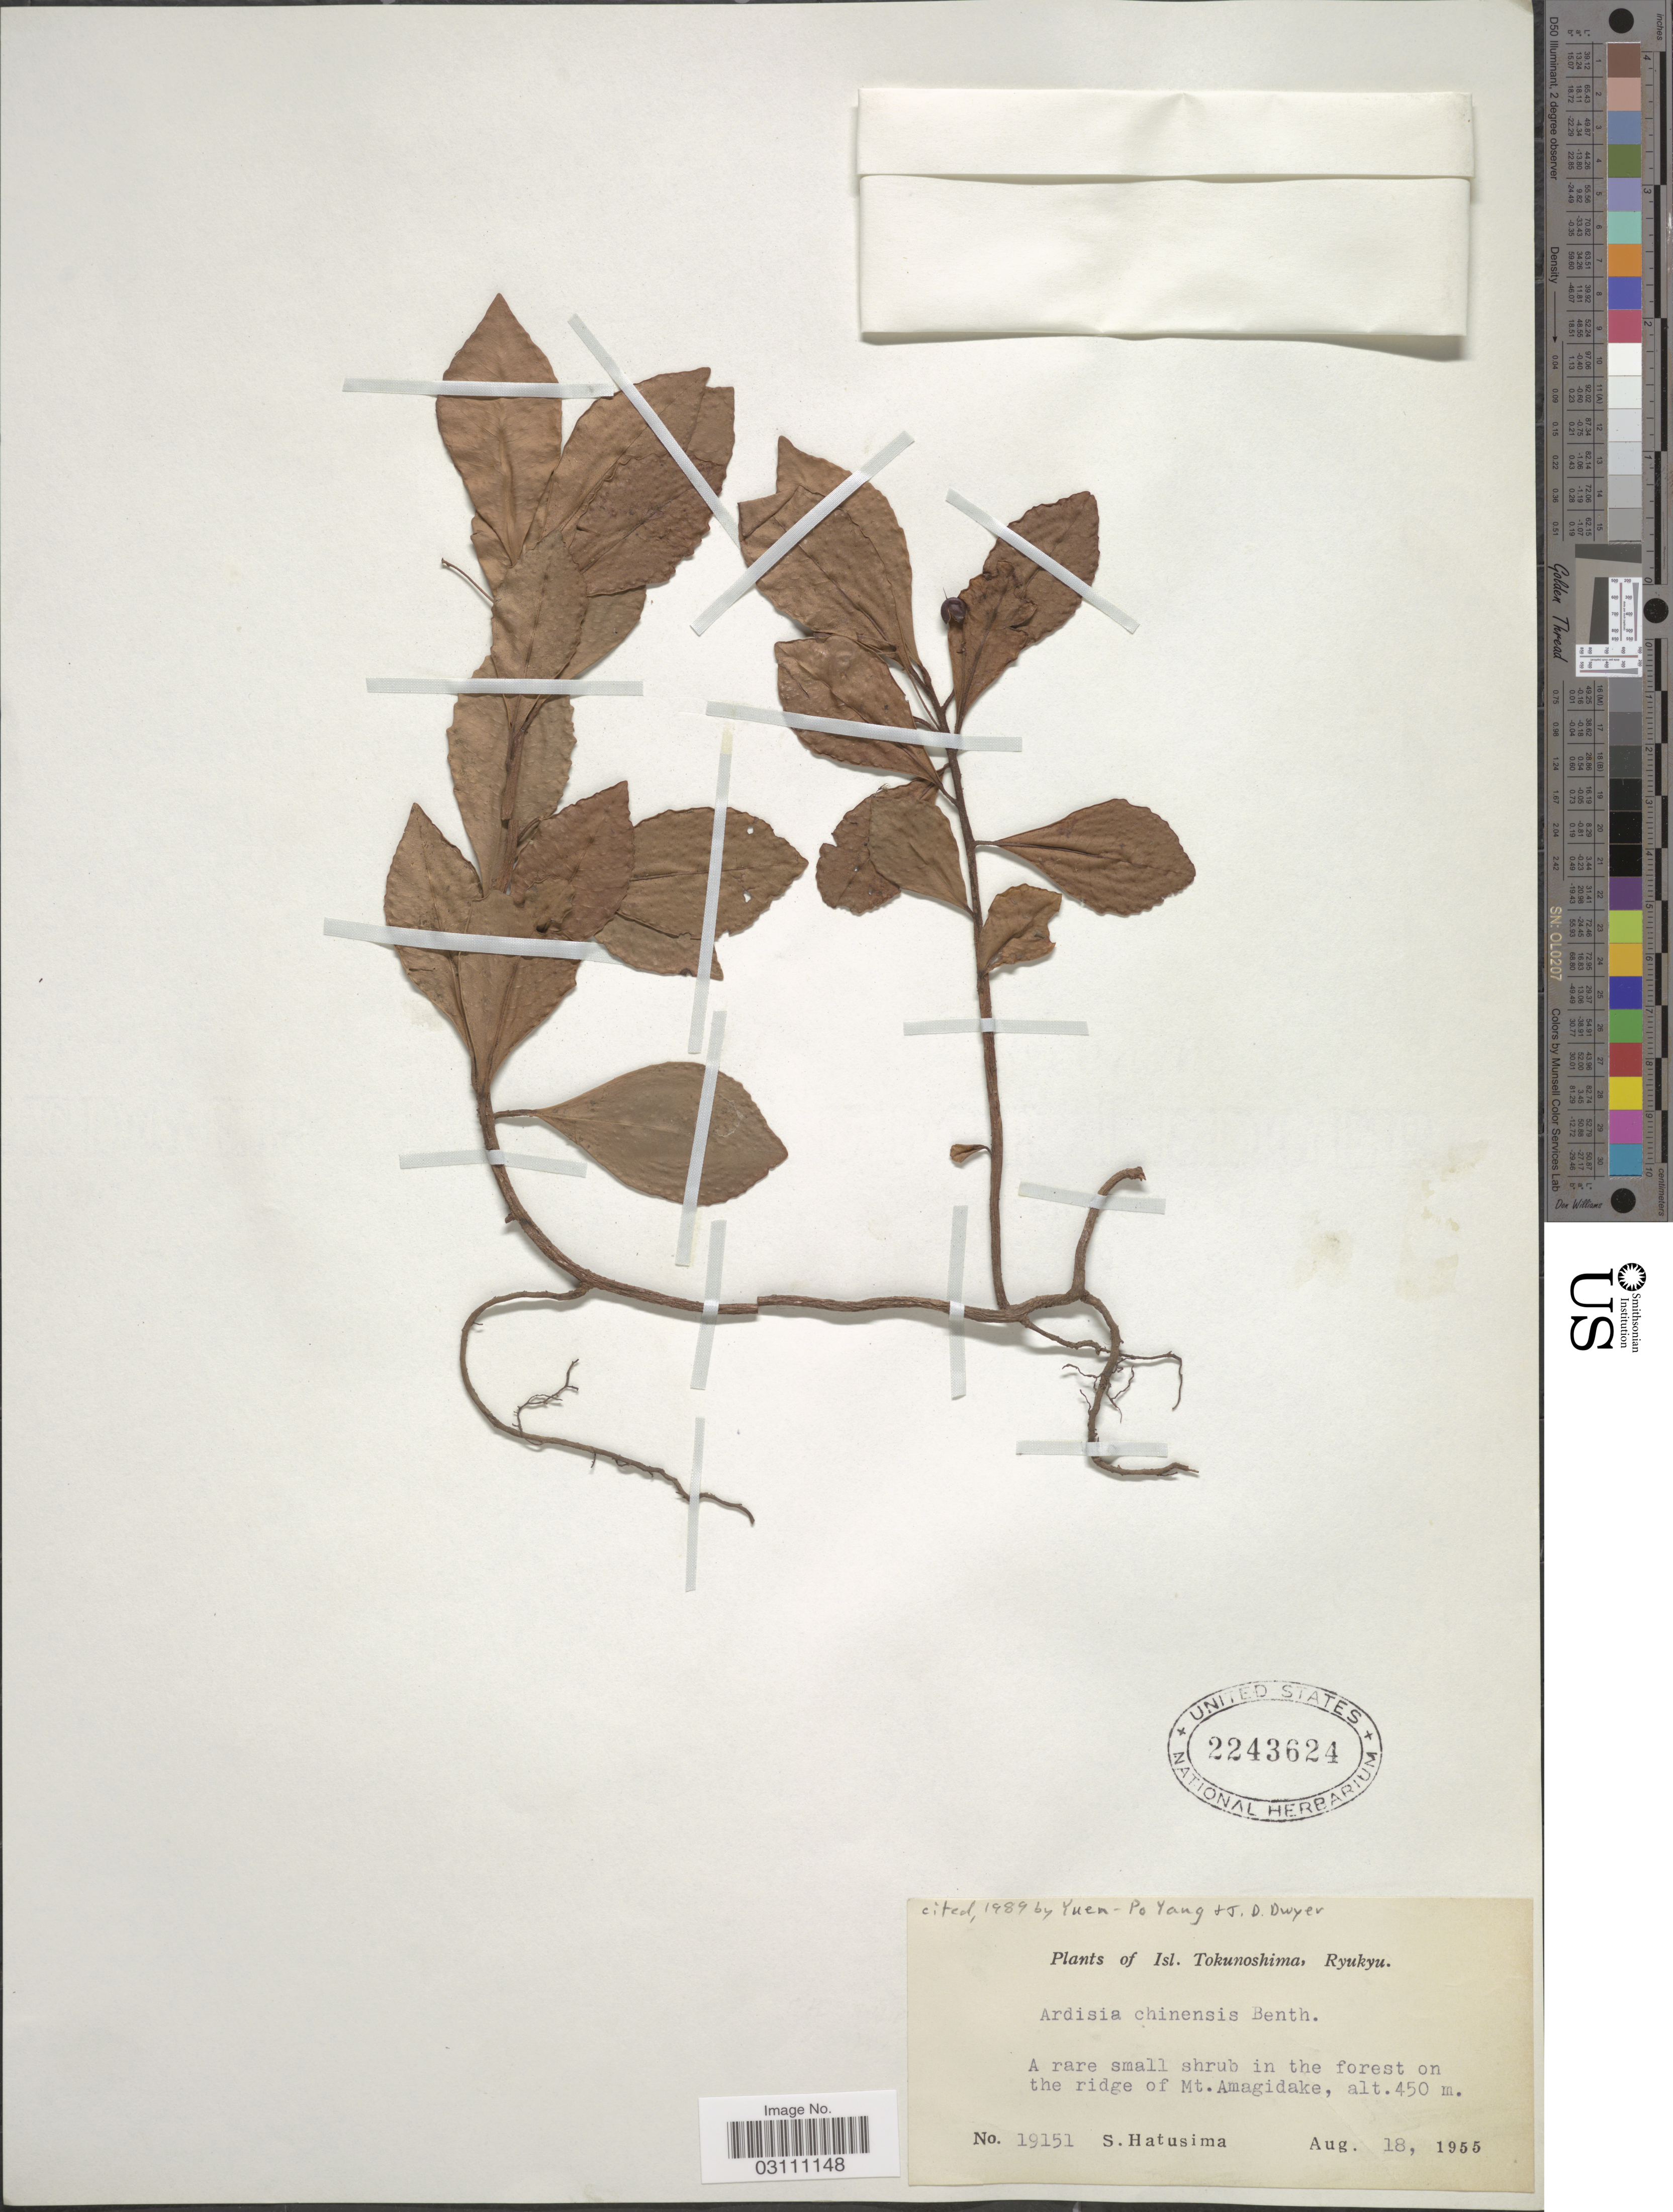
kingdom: Plantae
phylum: Tracheophyta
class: Magnoliopsida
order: Ericales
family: Primulaceae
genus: Ardisia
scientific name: Ardisia chinensis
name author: Benth.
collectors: S. Hatusima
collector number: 19151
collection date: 1955-08-18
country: Japan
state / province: Okinawa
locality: Isl. Tokunoshima, Ryukyu. On the ridge of Mt. Amagidake.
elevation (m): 450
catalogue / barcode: US 2243624